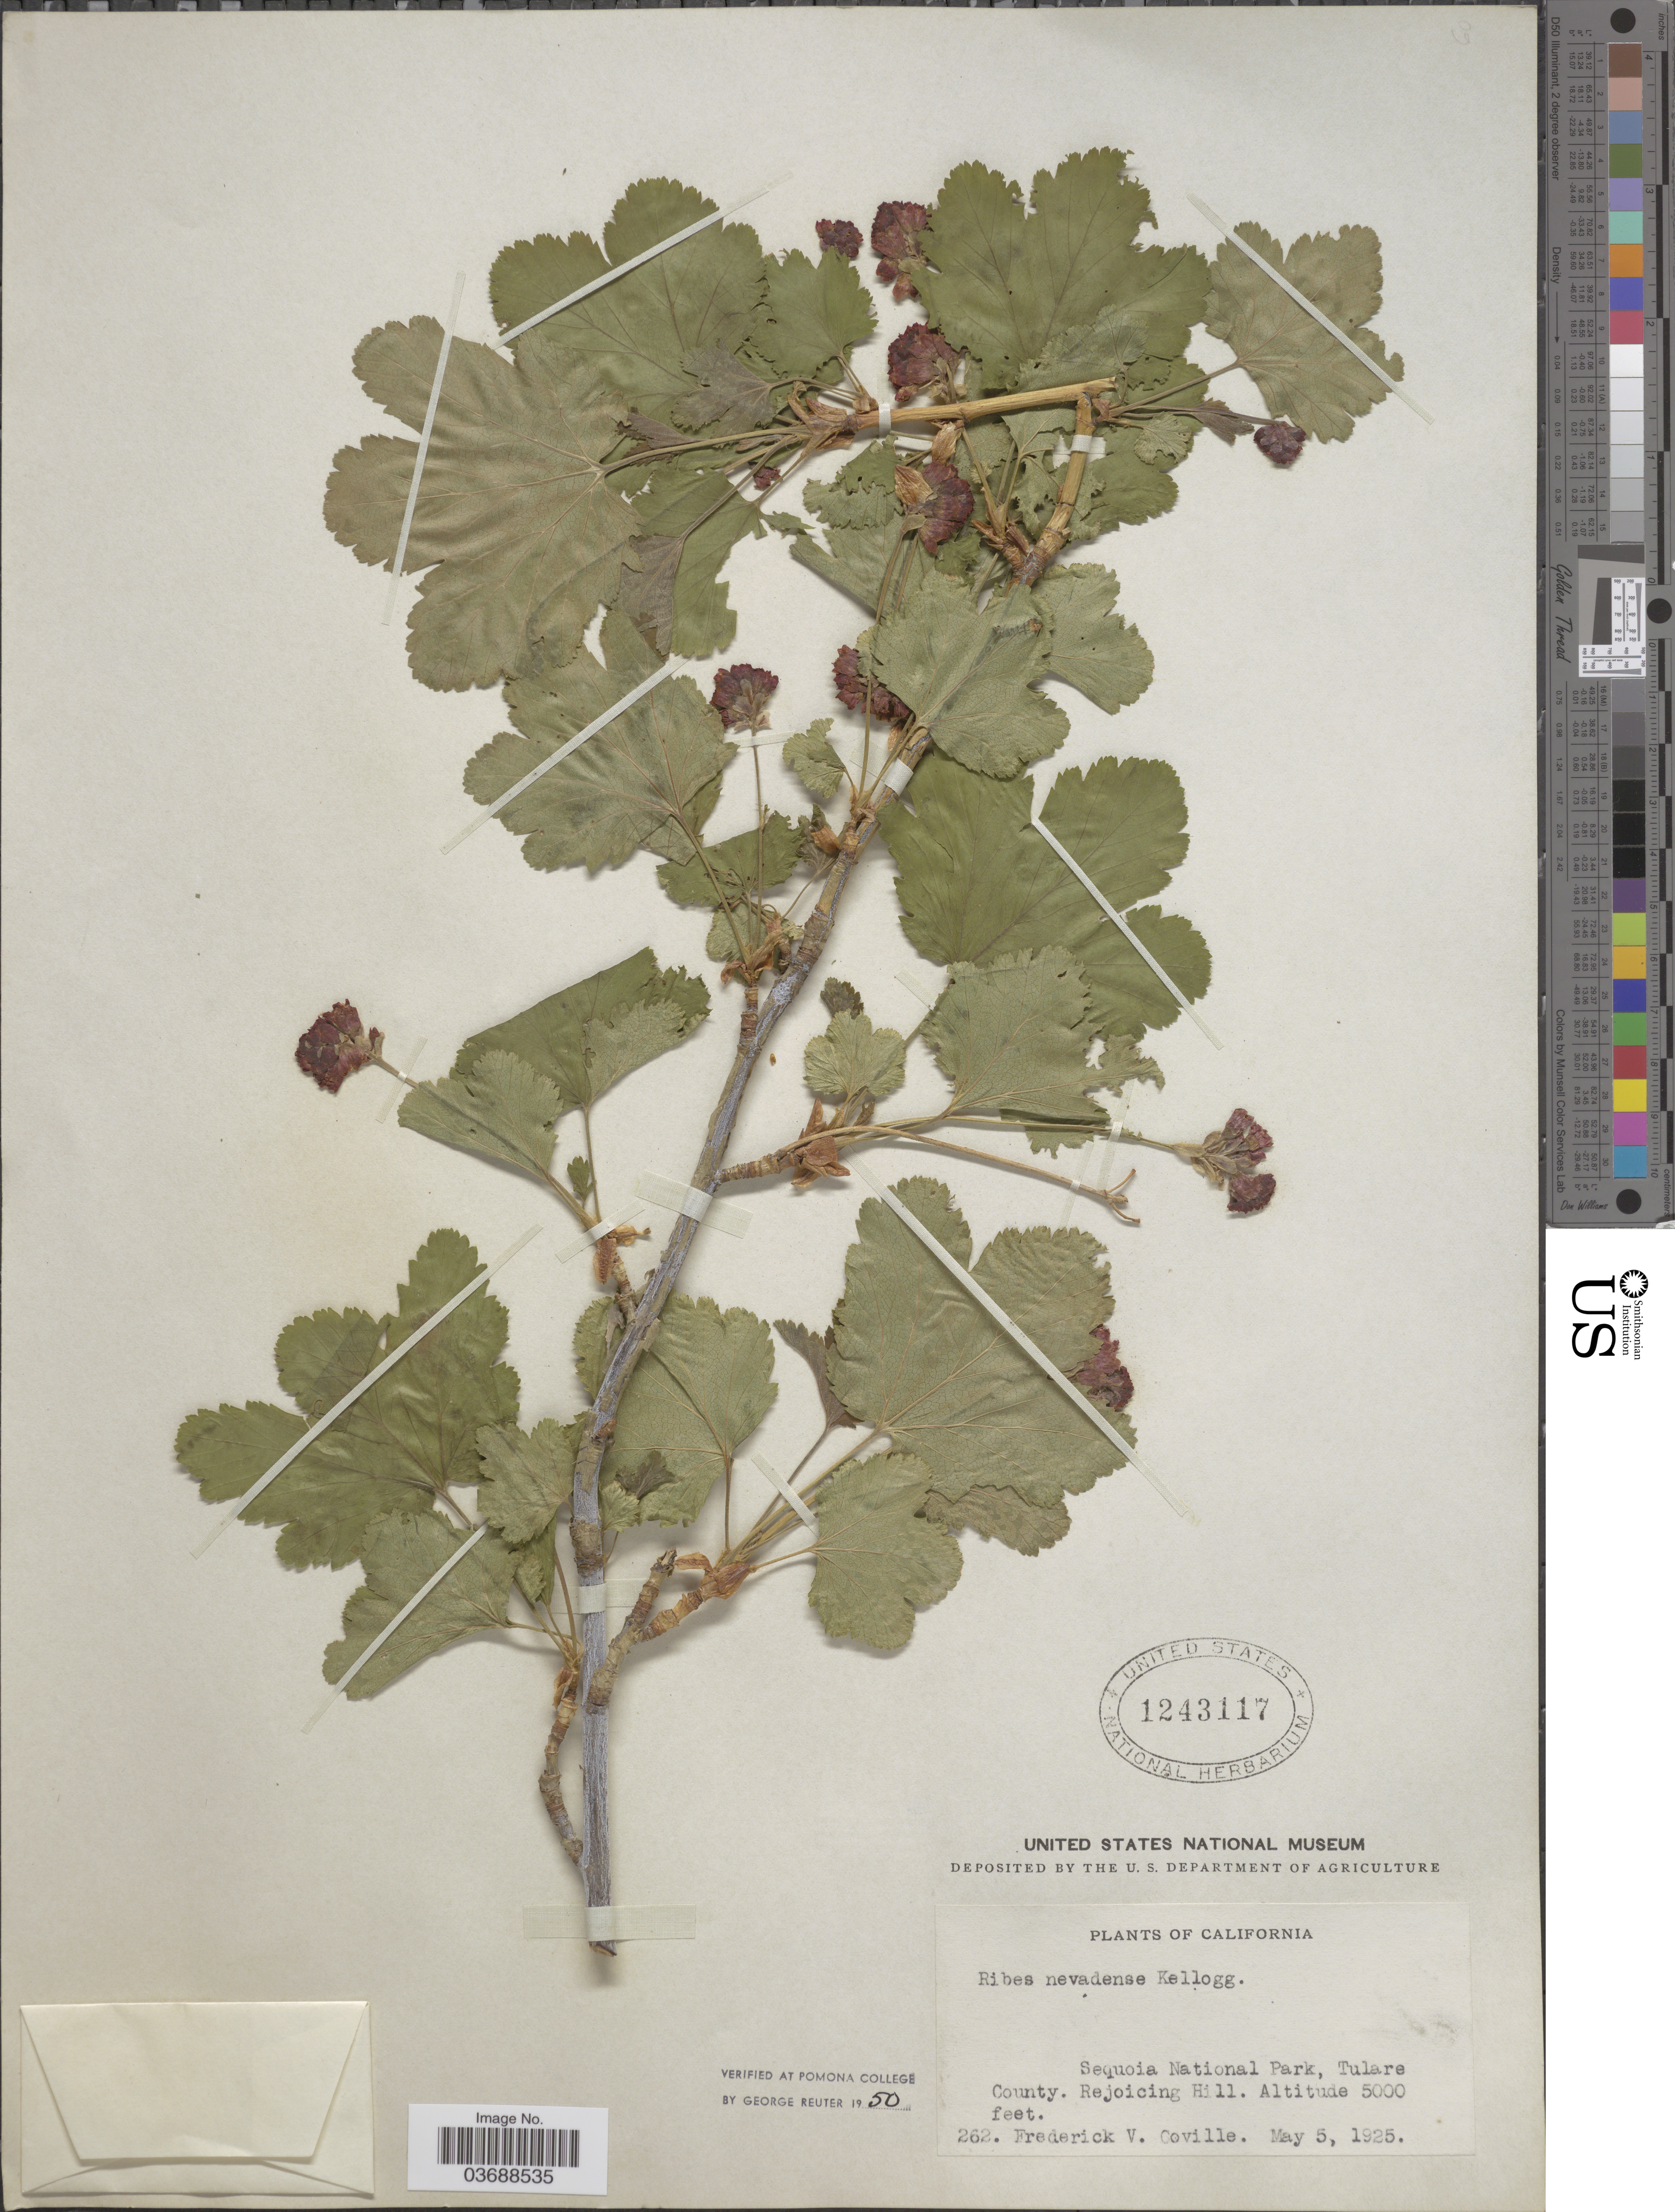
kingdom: Plantae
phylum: Tracheophyta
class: Magnoliopsida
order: Saxifragales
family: Grossulariaceae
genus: Ribes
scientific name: Ribes nevadense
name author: Kellogg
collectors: F. V. Coville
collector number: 262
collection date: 1925-05-05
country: United States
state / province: California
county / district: Tulare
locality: Sequoia National Park, Tulare County. Rejoicing Hill.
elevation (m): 1524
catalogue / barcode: US 1243117